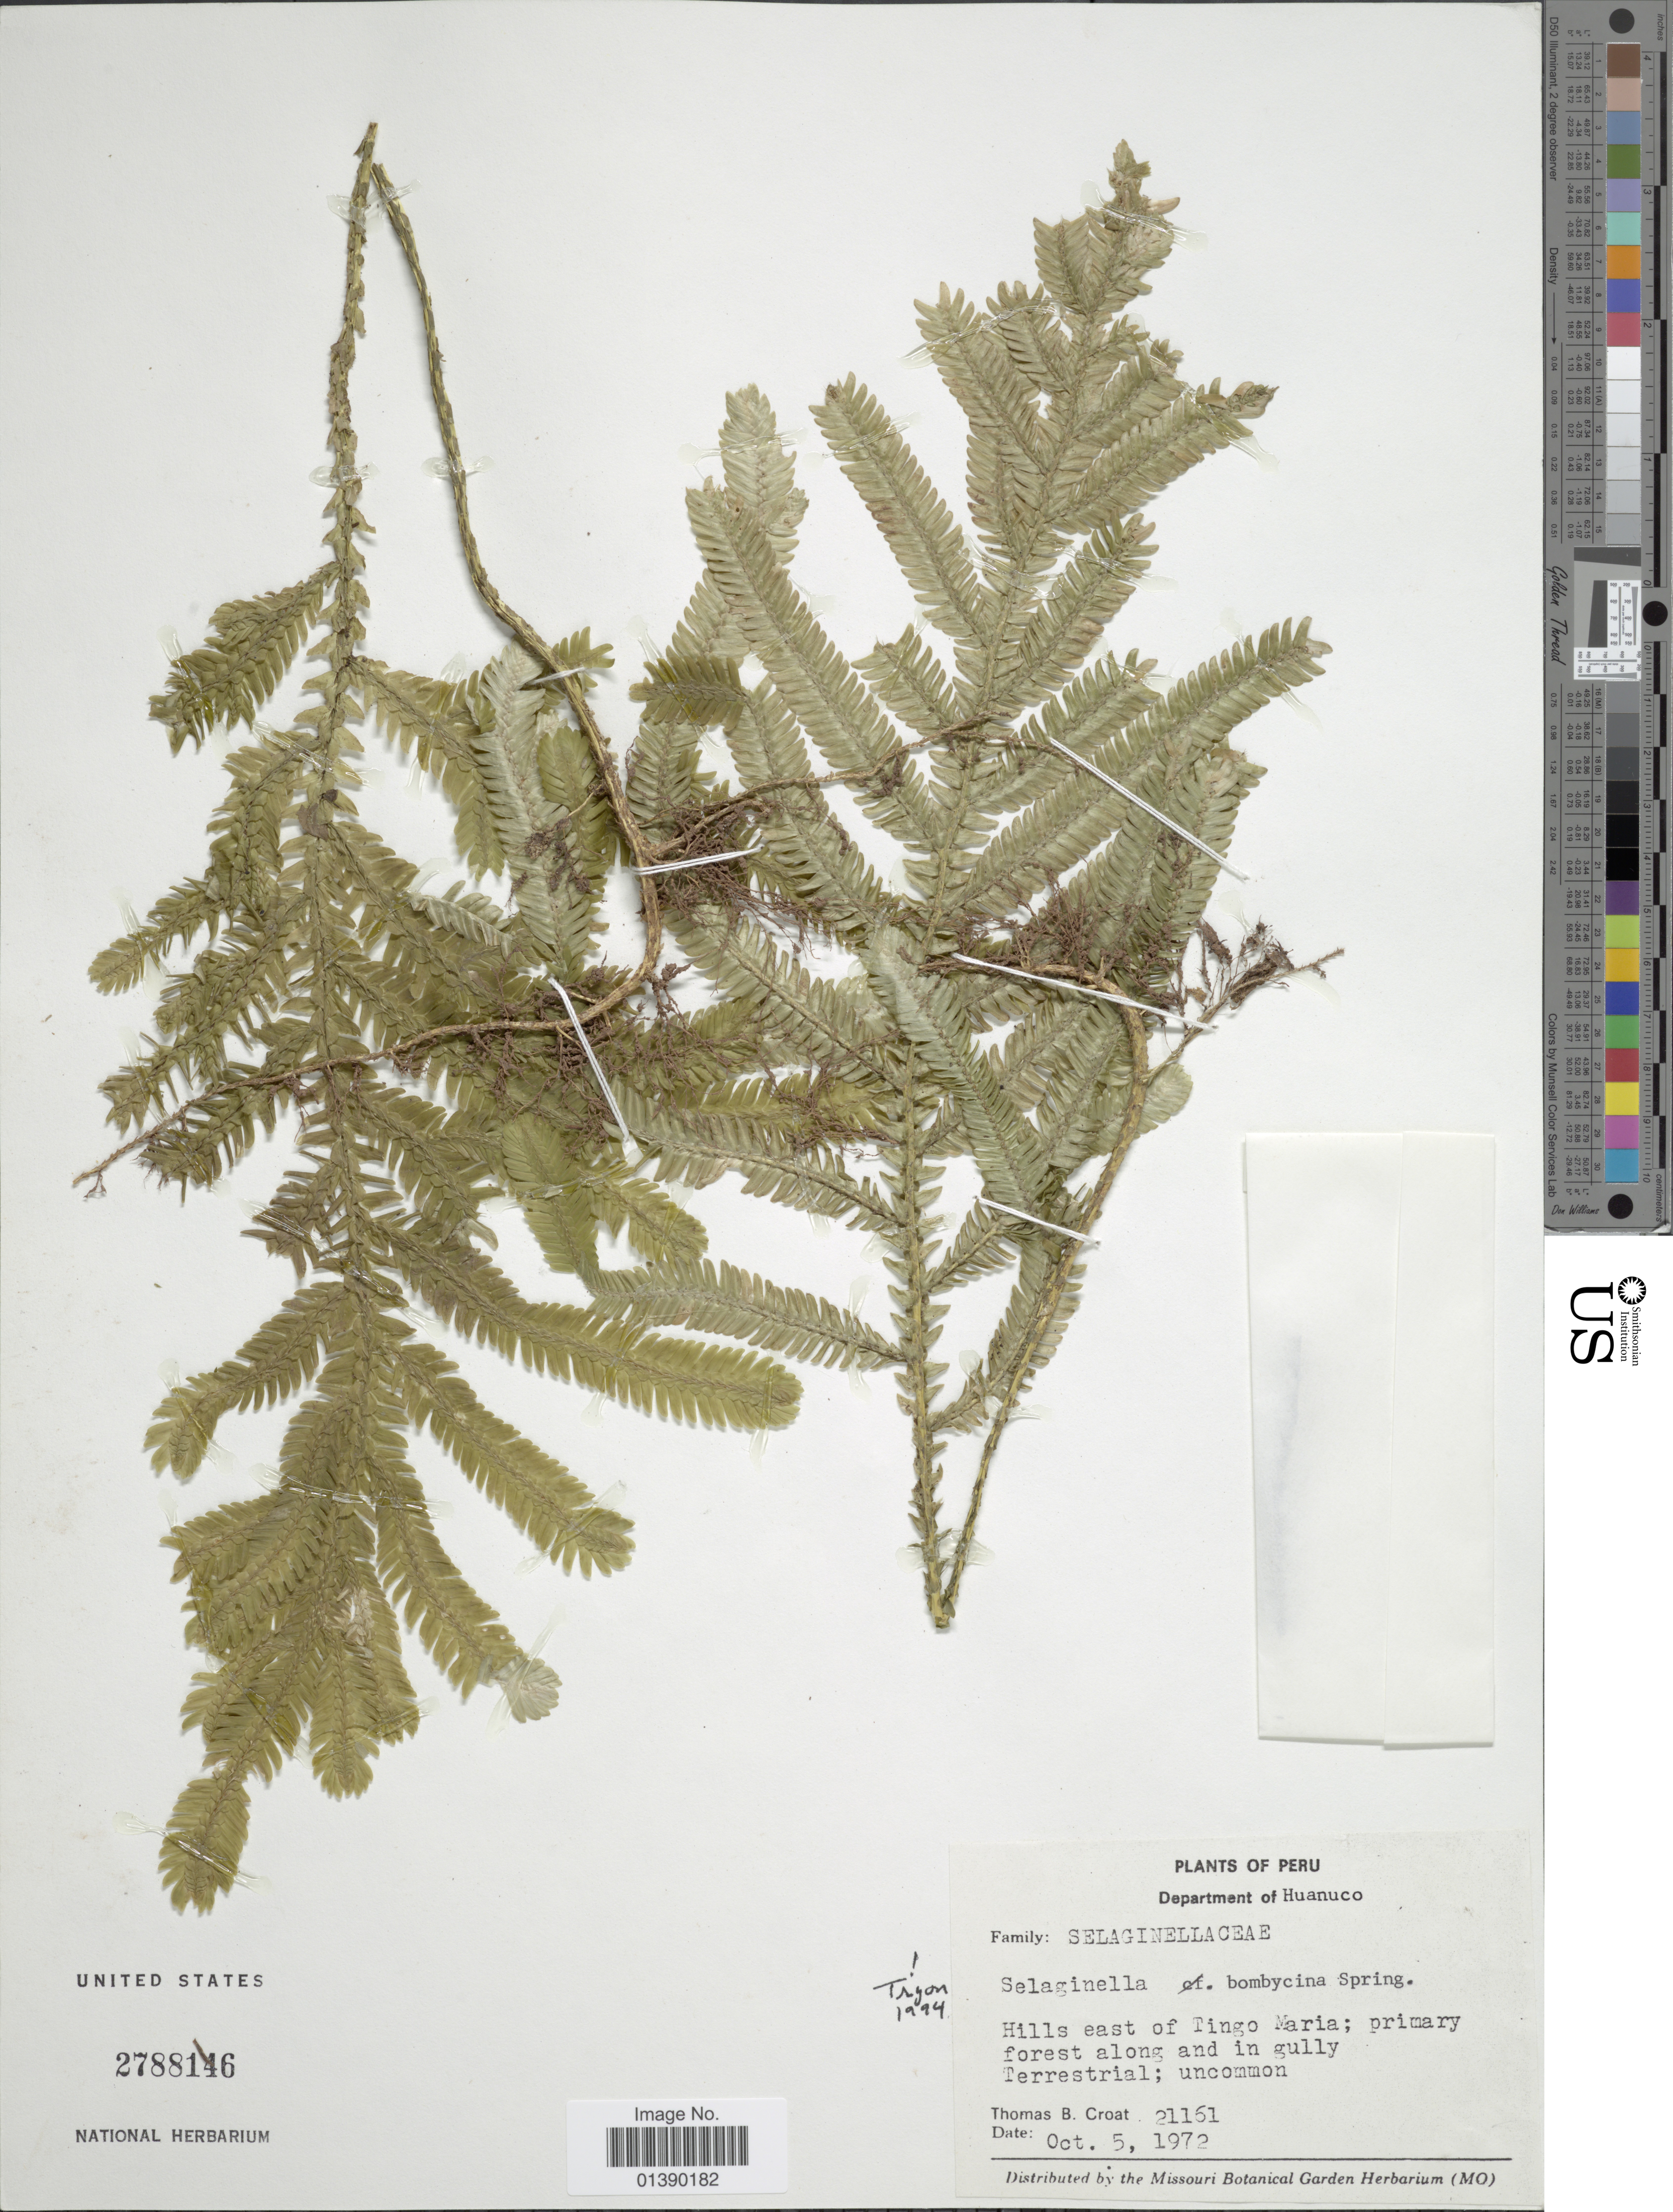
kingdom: Plantae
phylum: Tracheophyta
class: Lycopodiopsida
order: Selaginellales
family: Selaginellaceae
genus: Selaginella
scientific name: Selaginella bombycina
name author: Spring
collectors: T. B. Croat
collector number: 21161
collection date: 1972-10-05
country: Peru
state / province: Huánuco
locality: Hills east of Tingo Maria; primary forest along and in gully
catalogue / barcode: US 2788146